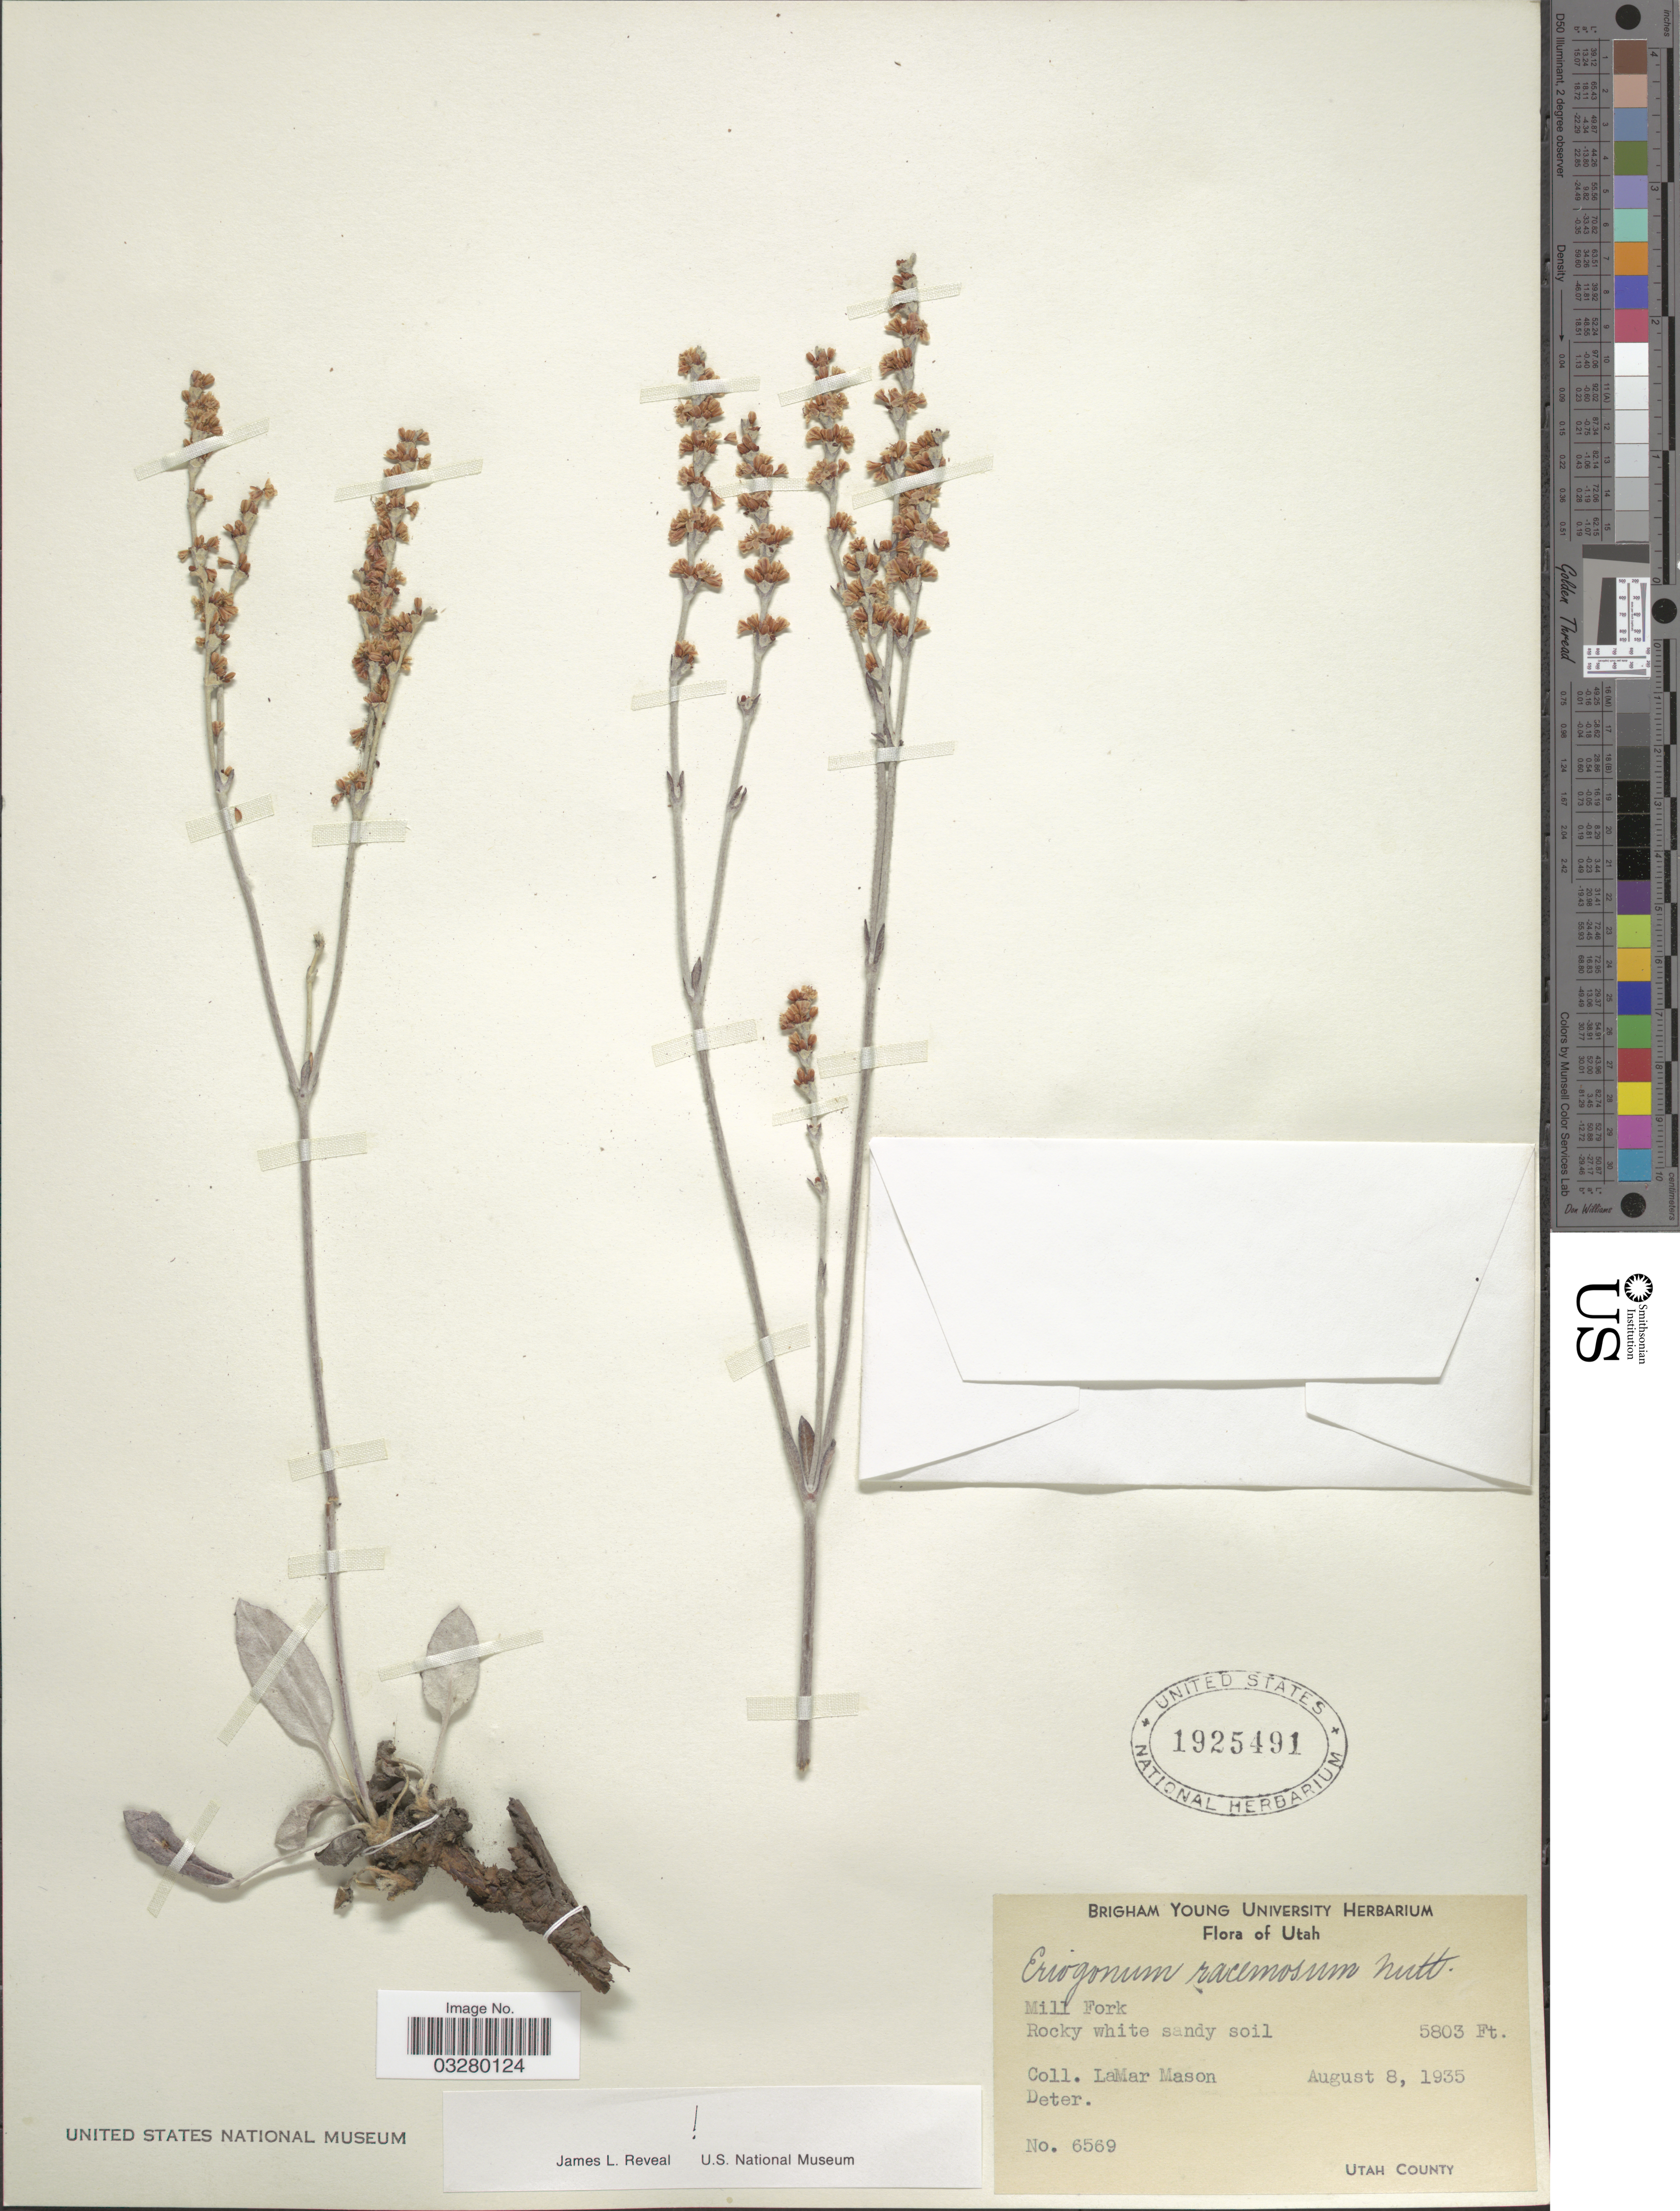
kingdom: Plantae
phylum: Tracheophyta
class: Magnoliopsida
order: Caryophyllales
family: Polygonaceae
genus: Eriogonum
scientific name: Eriogonum racemosum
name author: Nutt.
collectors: L. Mason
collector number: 6569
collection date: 1935-08-08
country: United States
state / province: Utah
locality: Mill Fork. Utah County.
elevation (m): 1769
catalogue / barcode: US 1925491